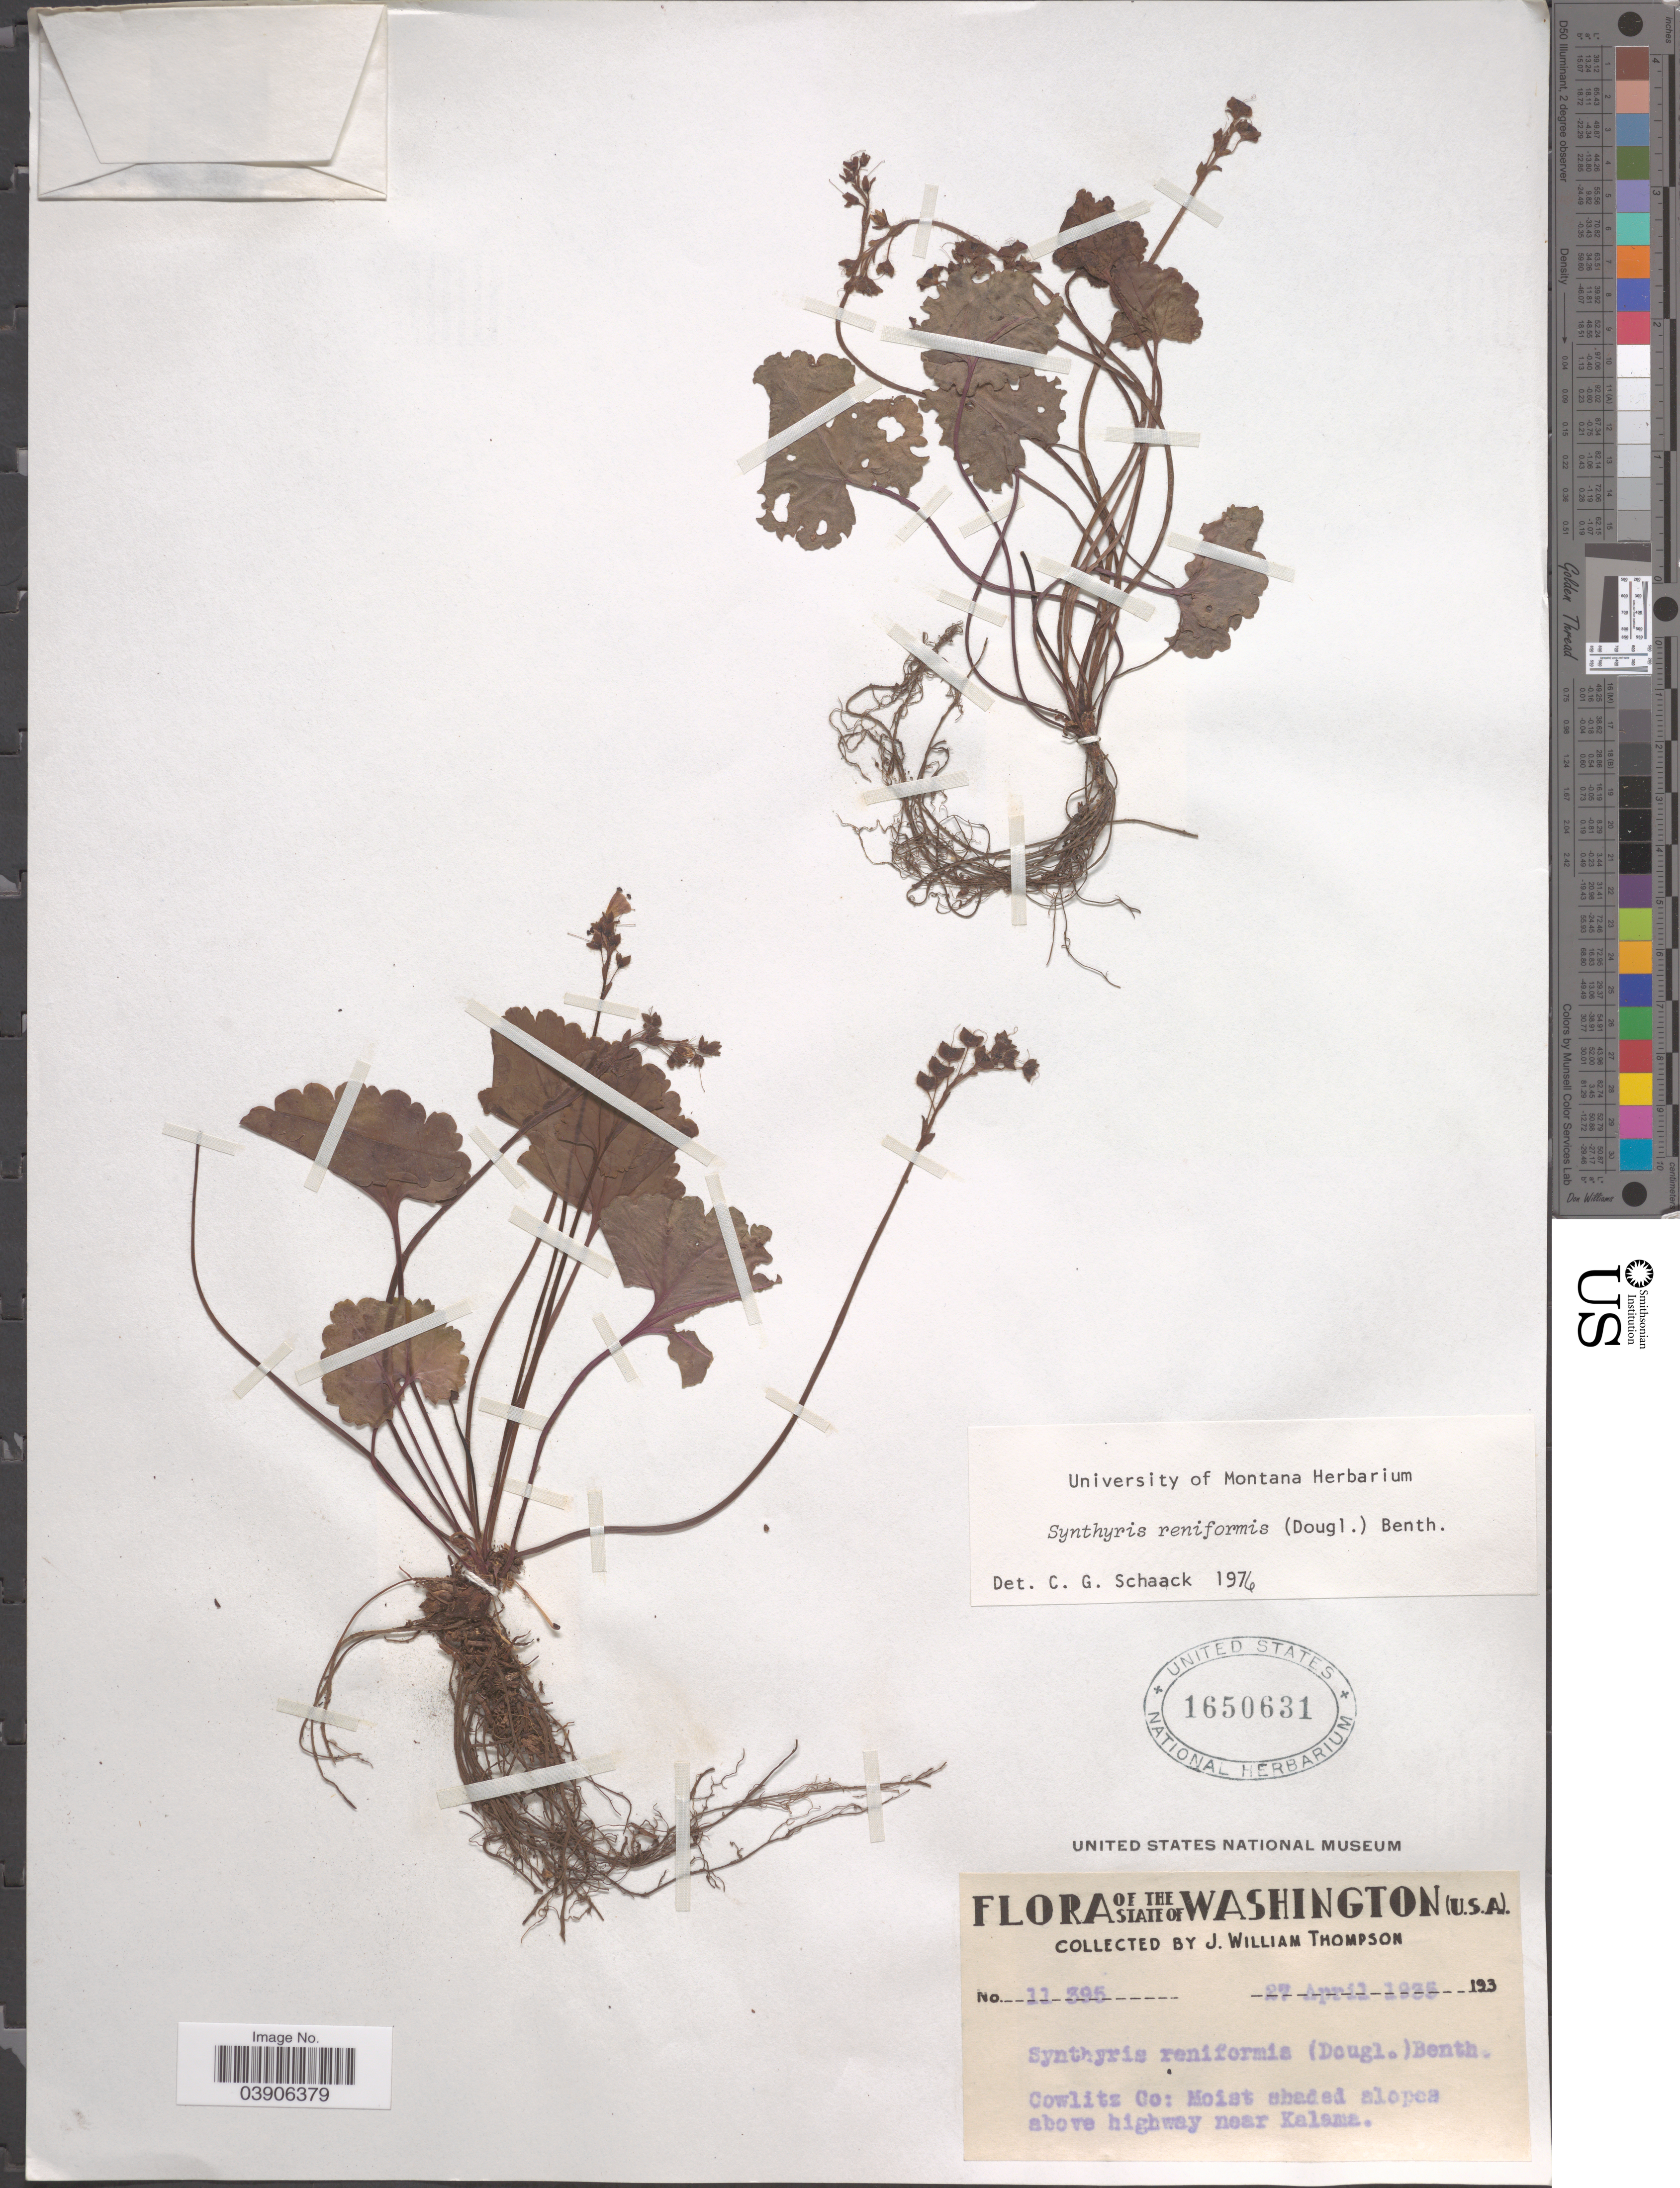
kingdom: Plantae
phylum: Tracheophyta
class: Magnoliopsida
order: Lamiales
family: Plantaginaceae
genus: Synthyris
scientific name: Synthyris reniformis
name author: Benth.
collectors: J. W. Thompson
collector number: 11395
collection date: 1935-04-27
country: United States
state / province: Washington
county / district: Cowlitz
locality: Cowiltz Co: Moist shaded slopes above highway near Kalama.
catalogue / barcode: US 1650631